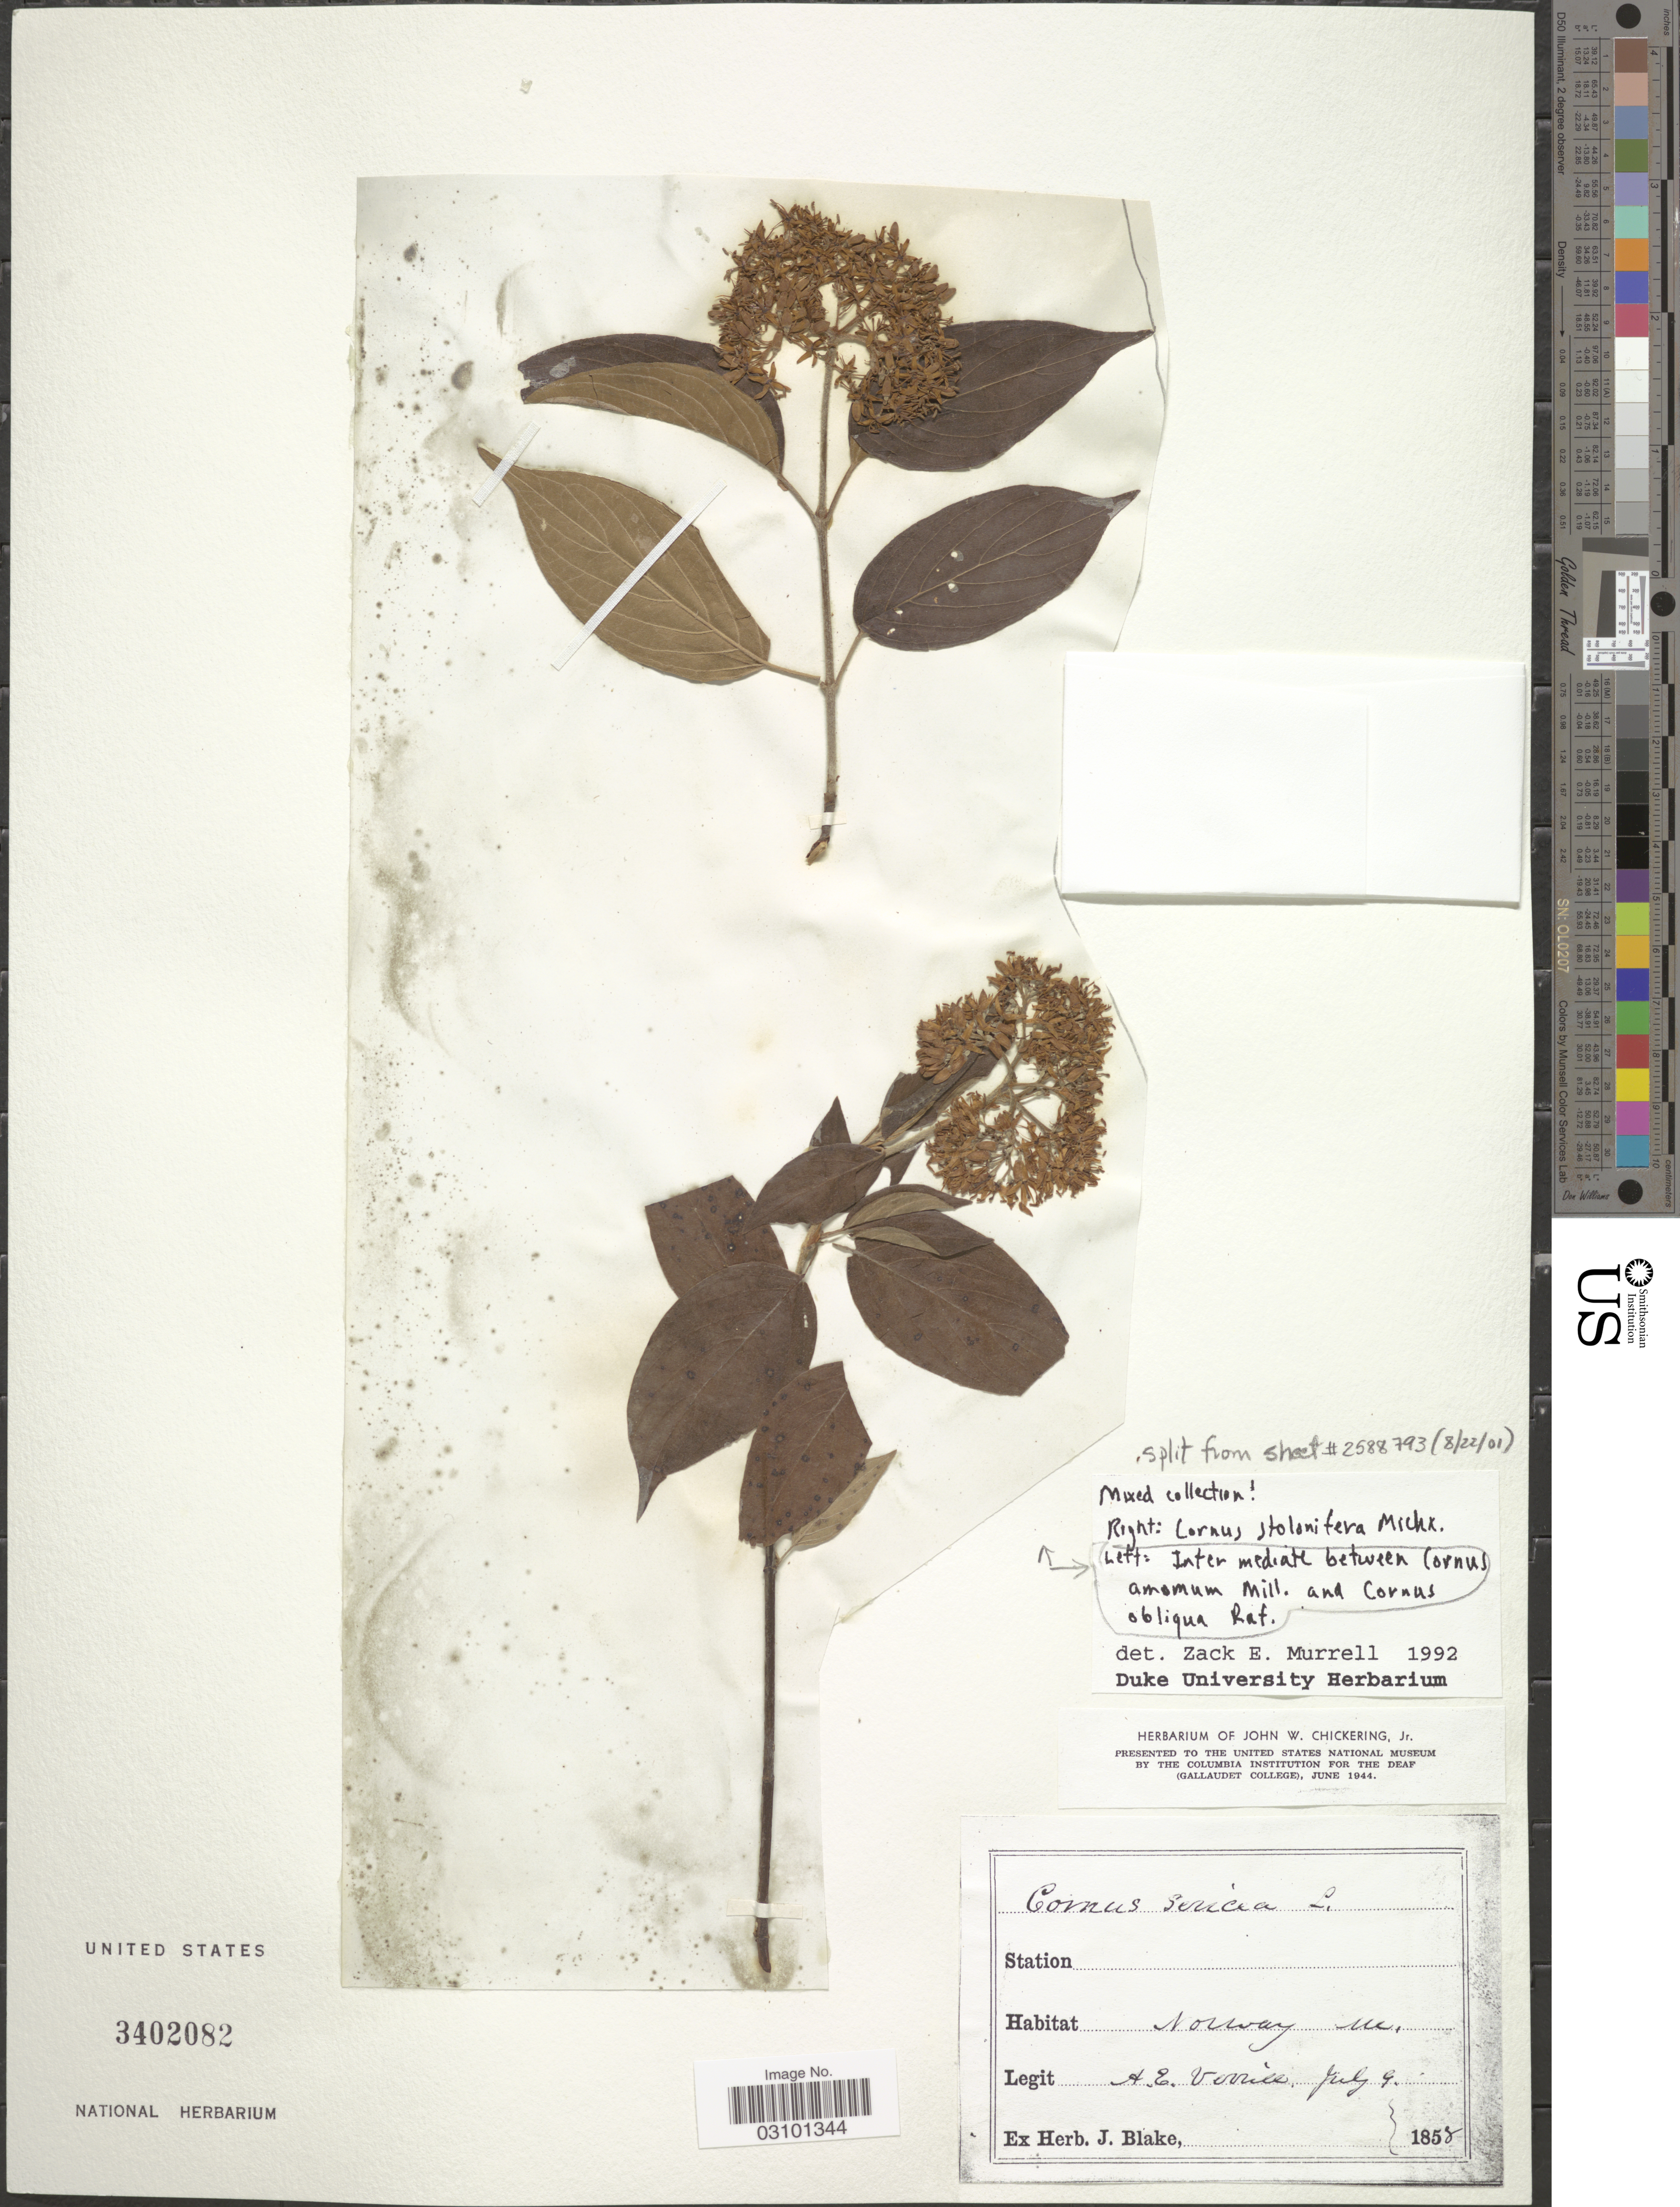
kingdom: Plantae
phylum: Tracheophyta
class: Magnoliopsida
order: Cornales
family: Cornaceae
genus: Cornus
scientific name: Cornus stolonifera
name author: Michx.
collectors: A. Verrill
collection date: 1858-07-09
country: United States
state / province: Maine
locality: Norway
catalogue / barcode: US 3402082